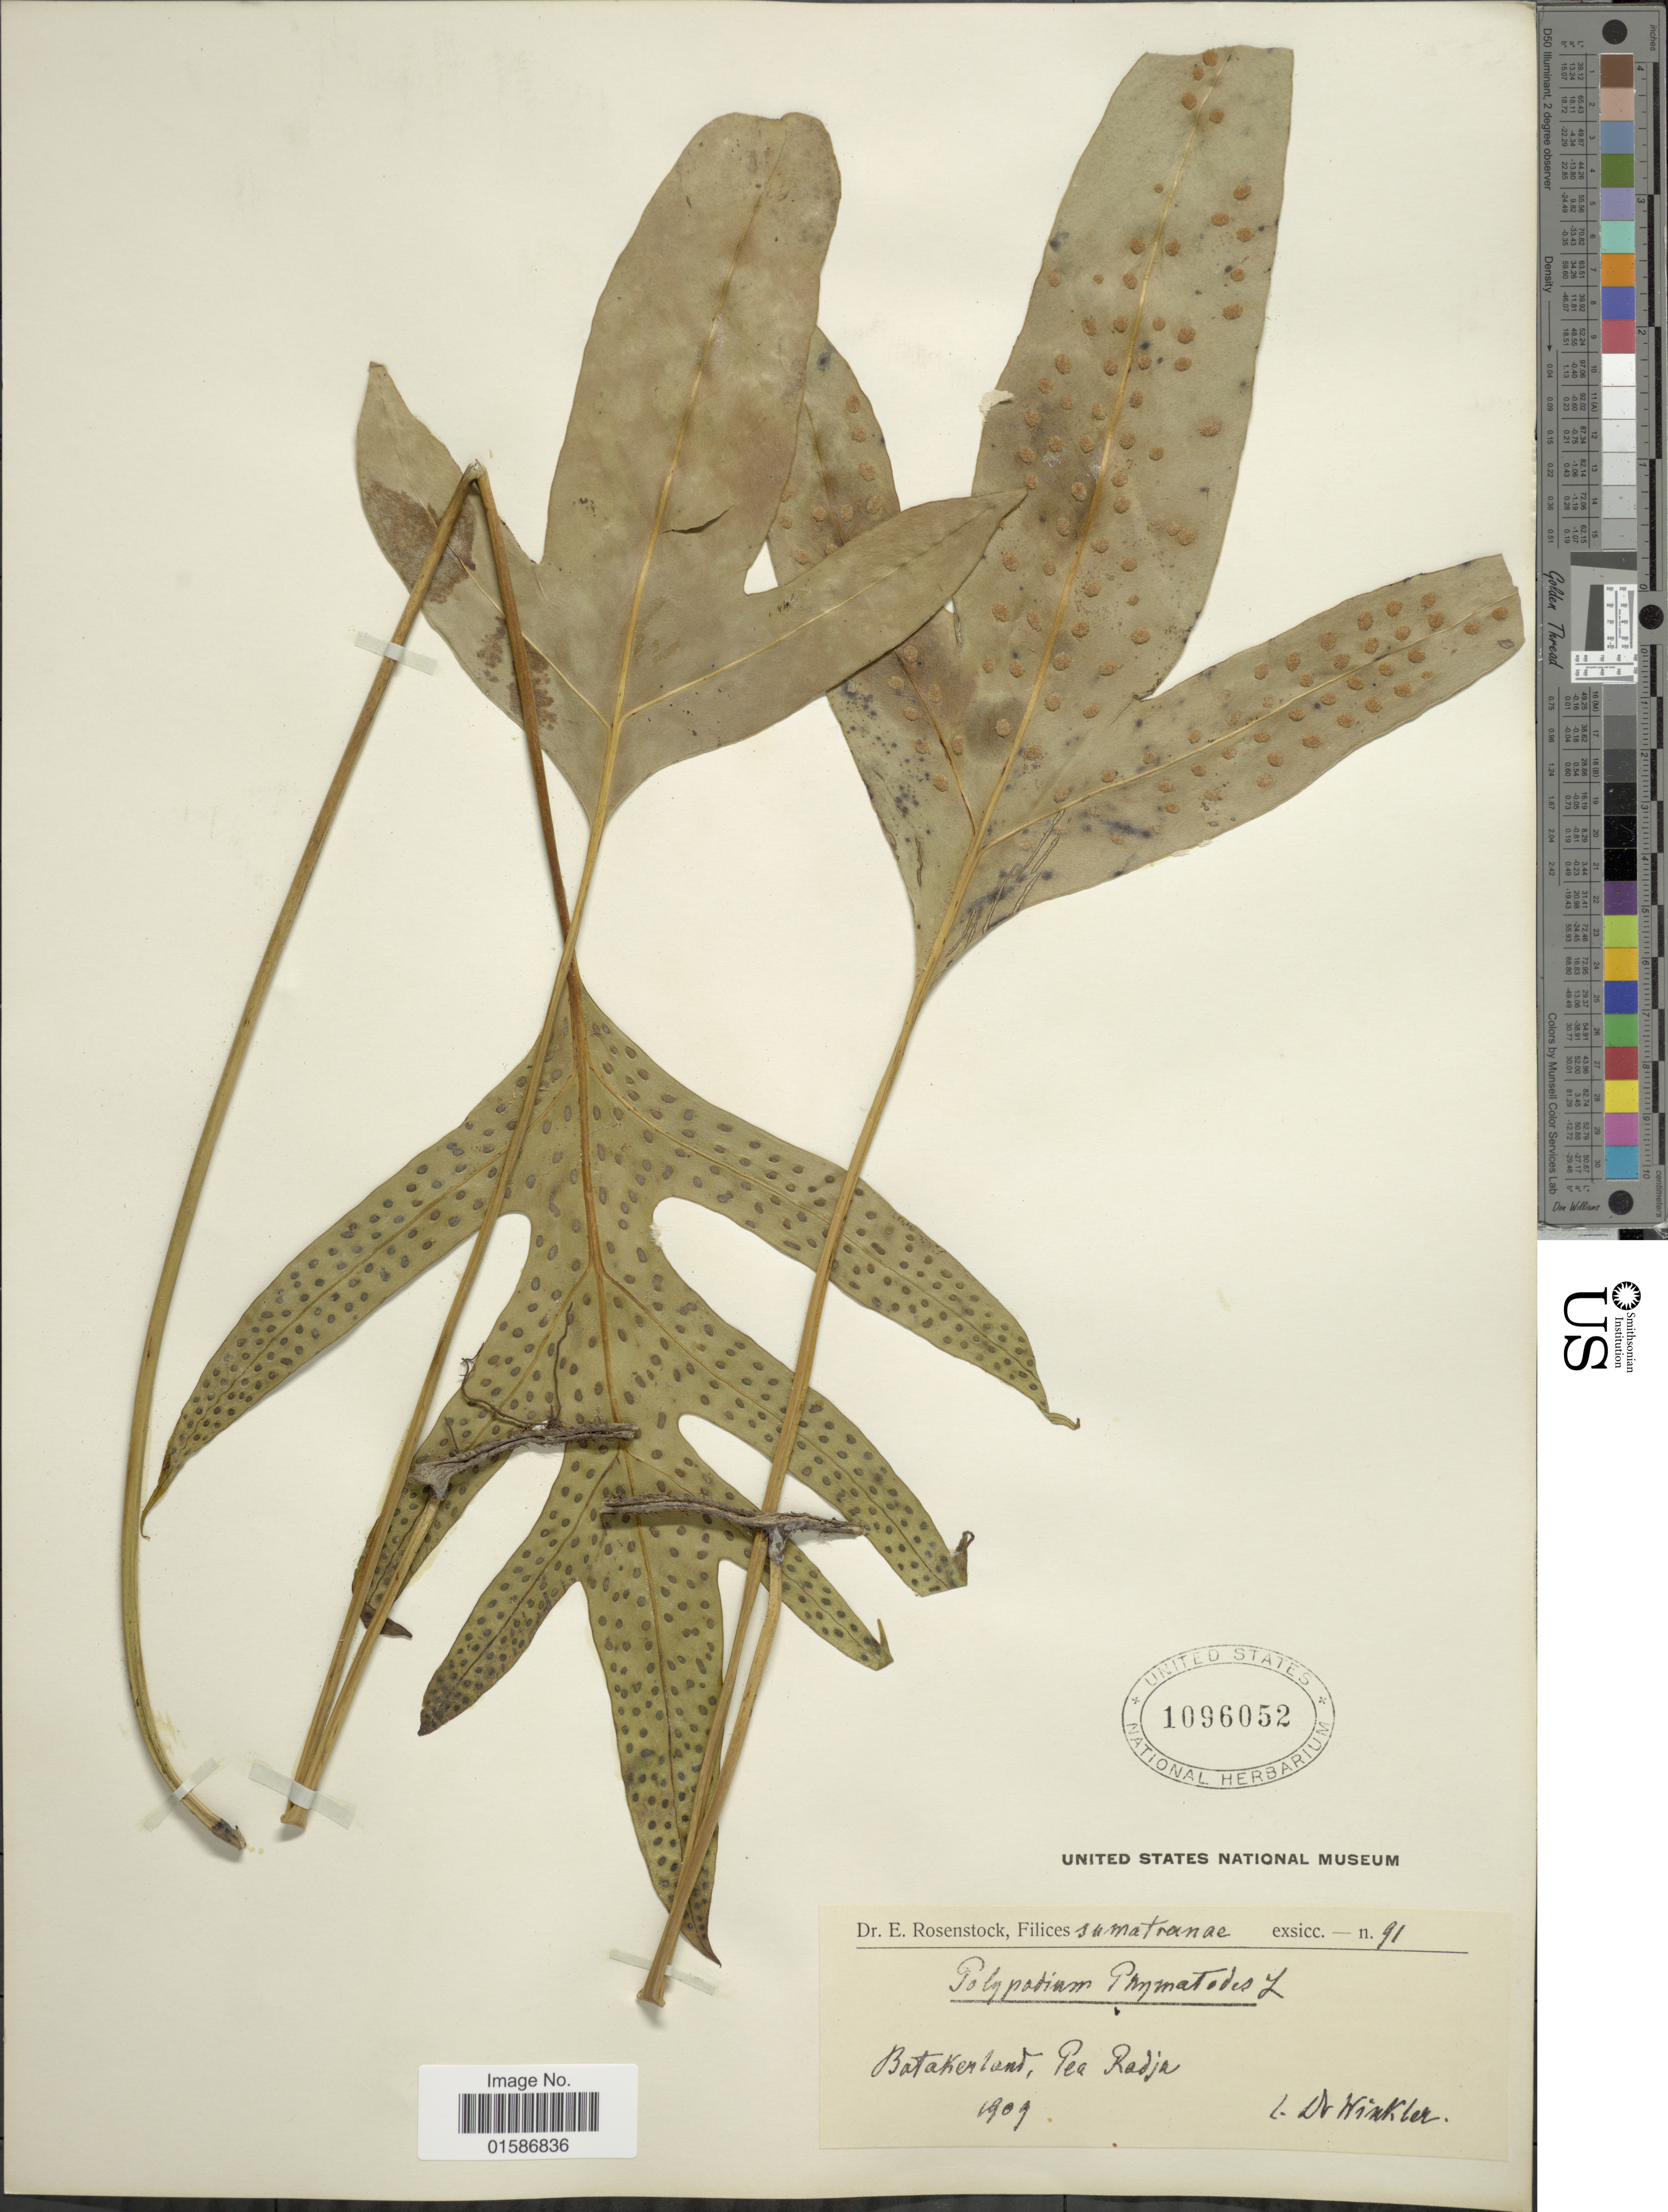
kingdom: Plantae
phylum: Tracheophyta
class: Polypodiopsida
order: Polypodiales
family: Polypodiaceae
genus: Microsorum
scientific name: Microsorum scolopendria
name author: (Burm. f.) Copel.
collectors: -. Winkler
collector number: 91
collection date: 1909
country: Indonesia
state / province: Sumatra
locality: Batakerland, Pea Radja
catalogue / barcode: US 1096052